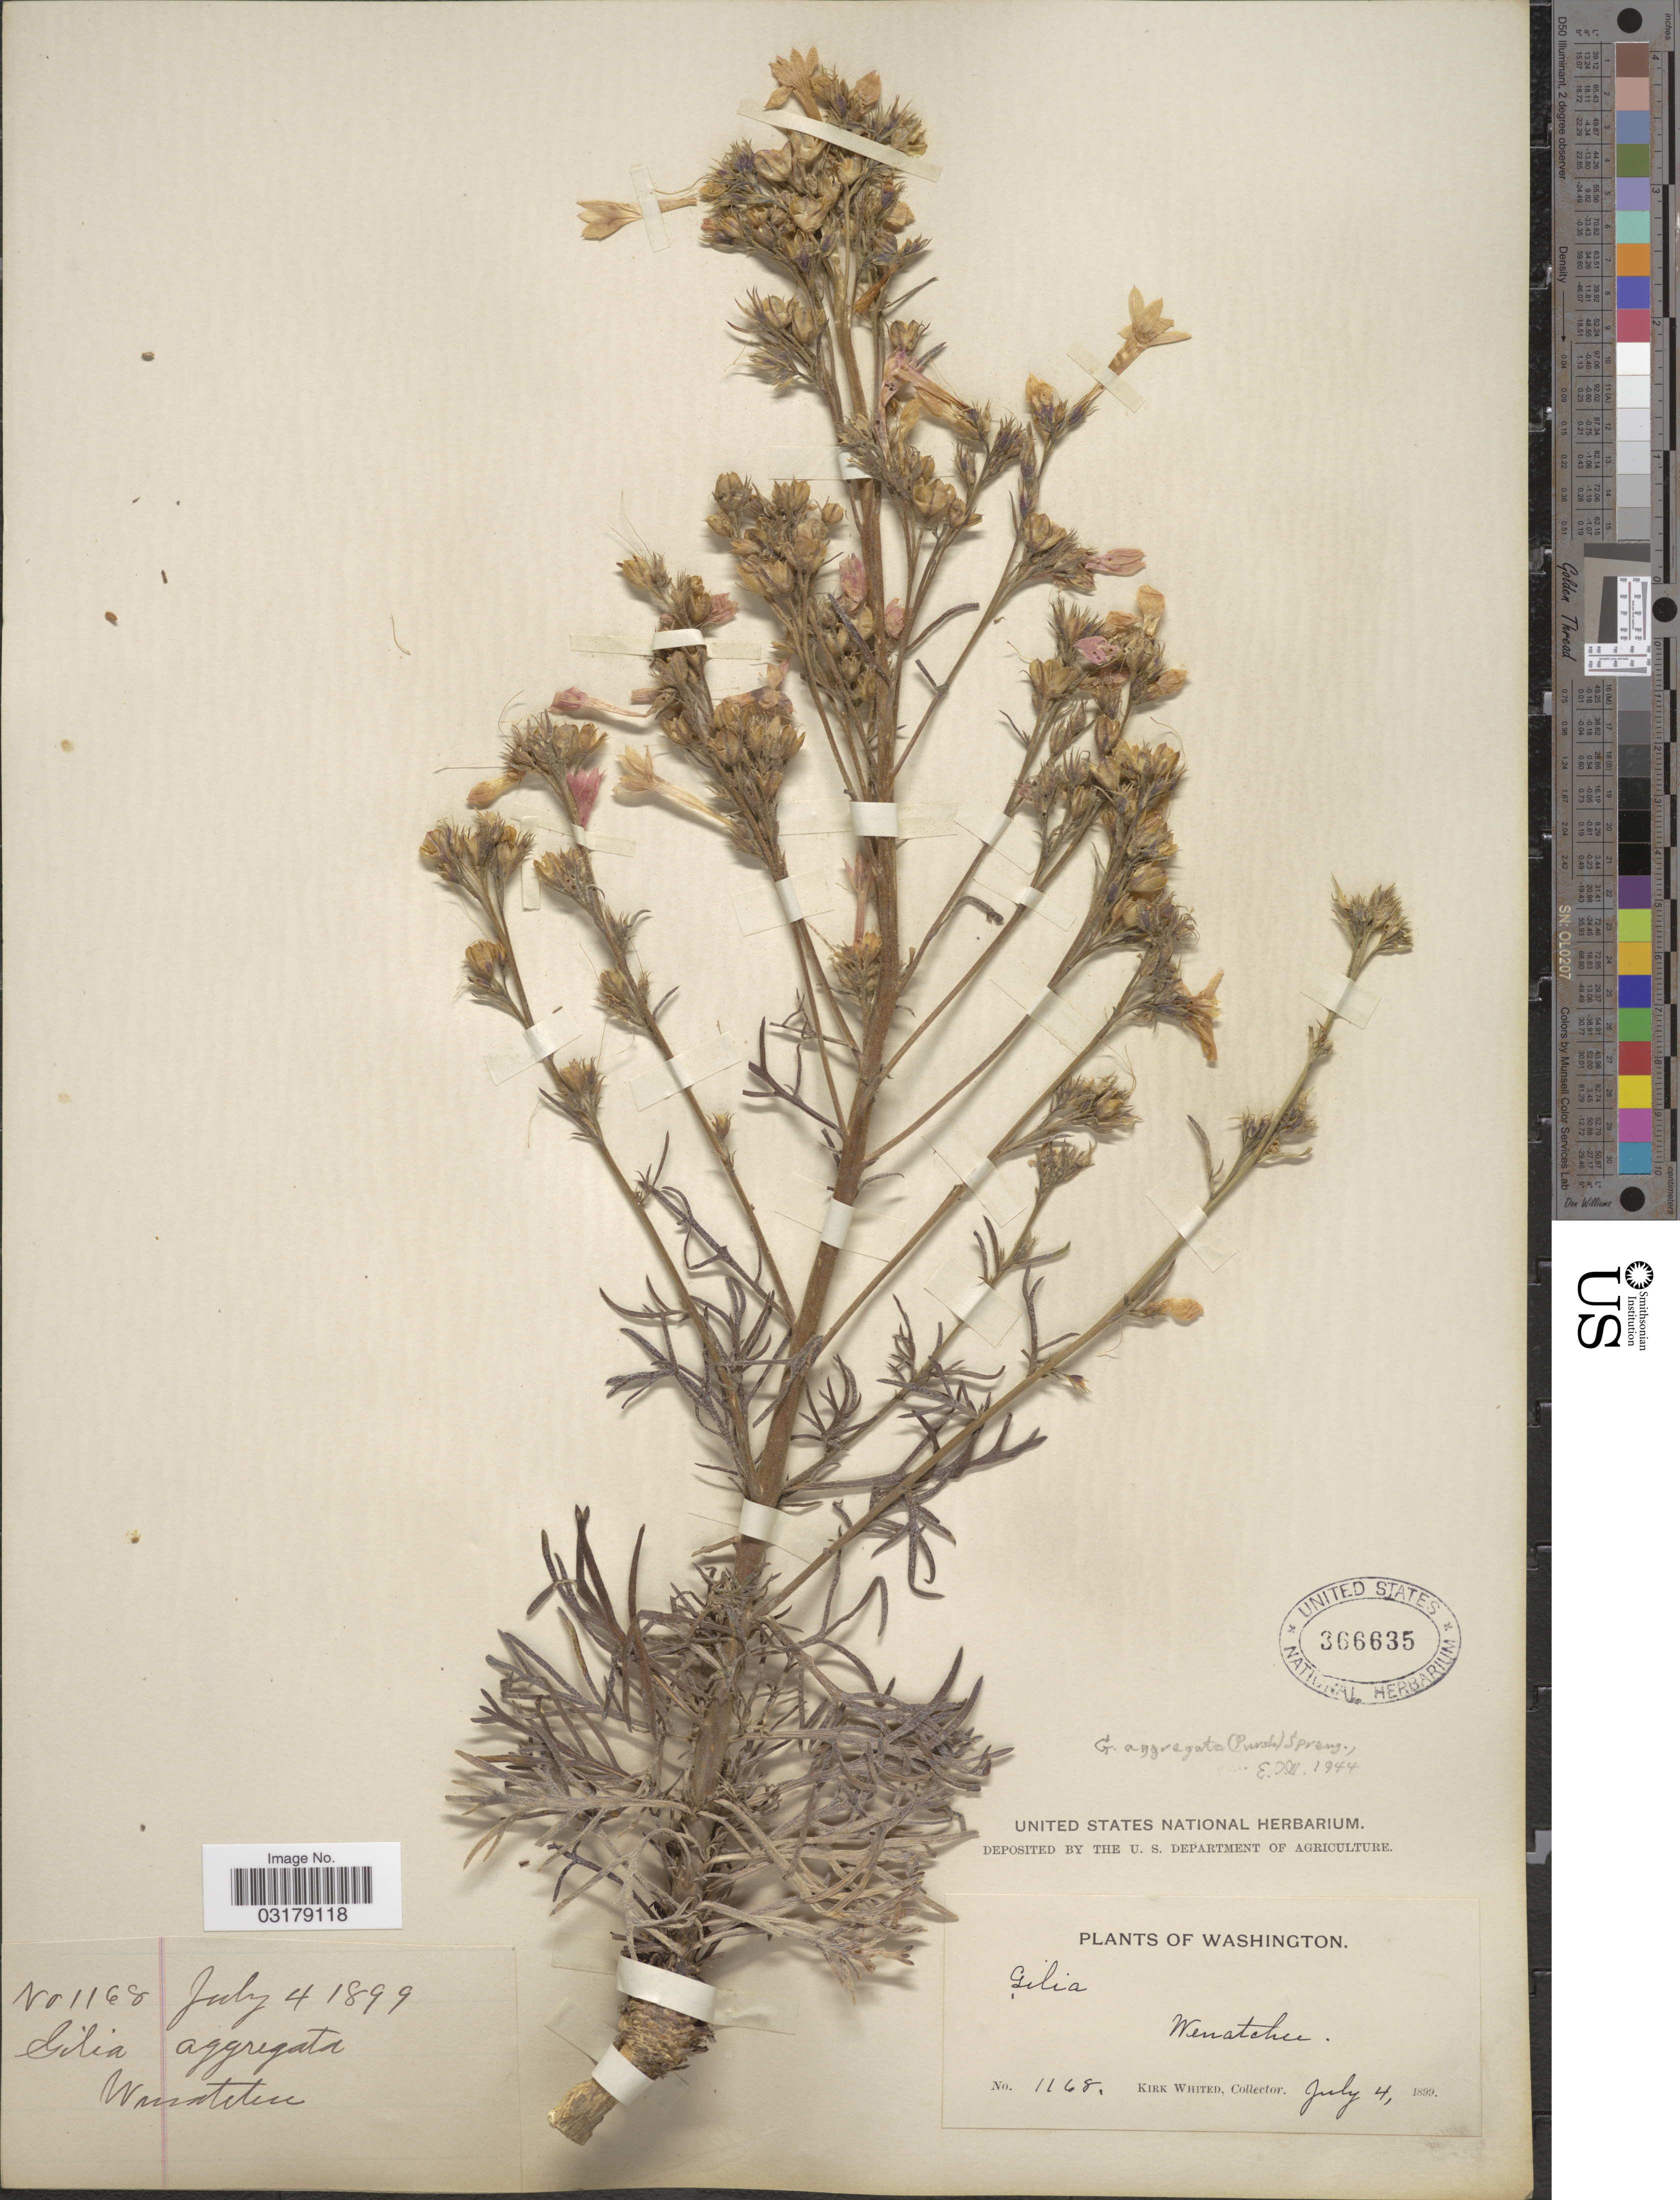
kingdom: Plantae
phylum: Tracheophyta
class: Magnoliopsida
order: Ericales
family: Polemoniaceae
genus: Ipomopsis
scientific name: Ipomopsis aggregata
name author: (Pursh) V.E. Grant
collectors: K. Whited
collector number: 1168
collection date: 1899-07-04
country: United States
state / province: Washington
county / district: Chelan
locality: Wenatchee.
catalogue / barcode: US 366635